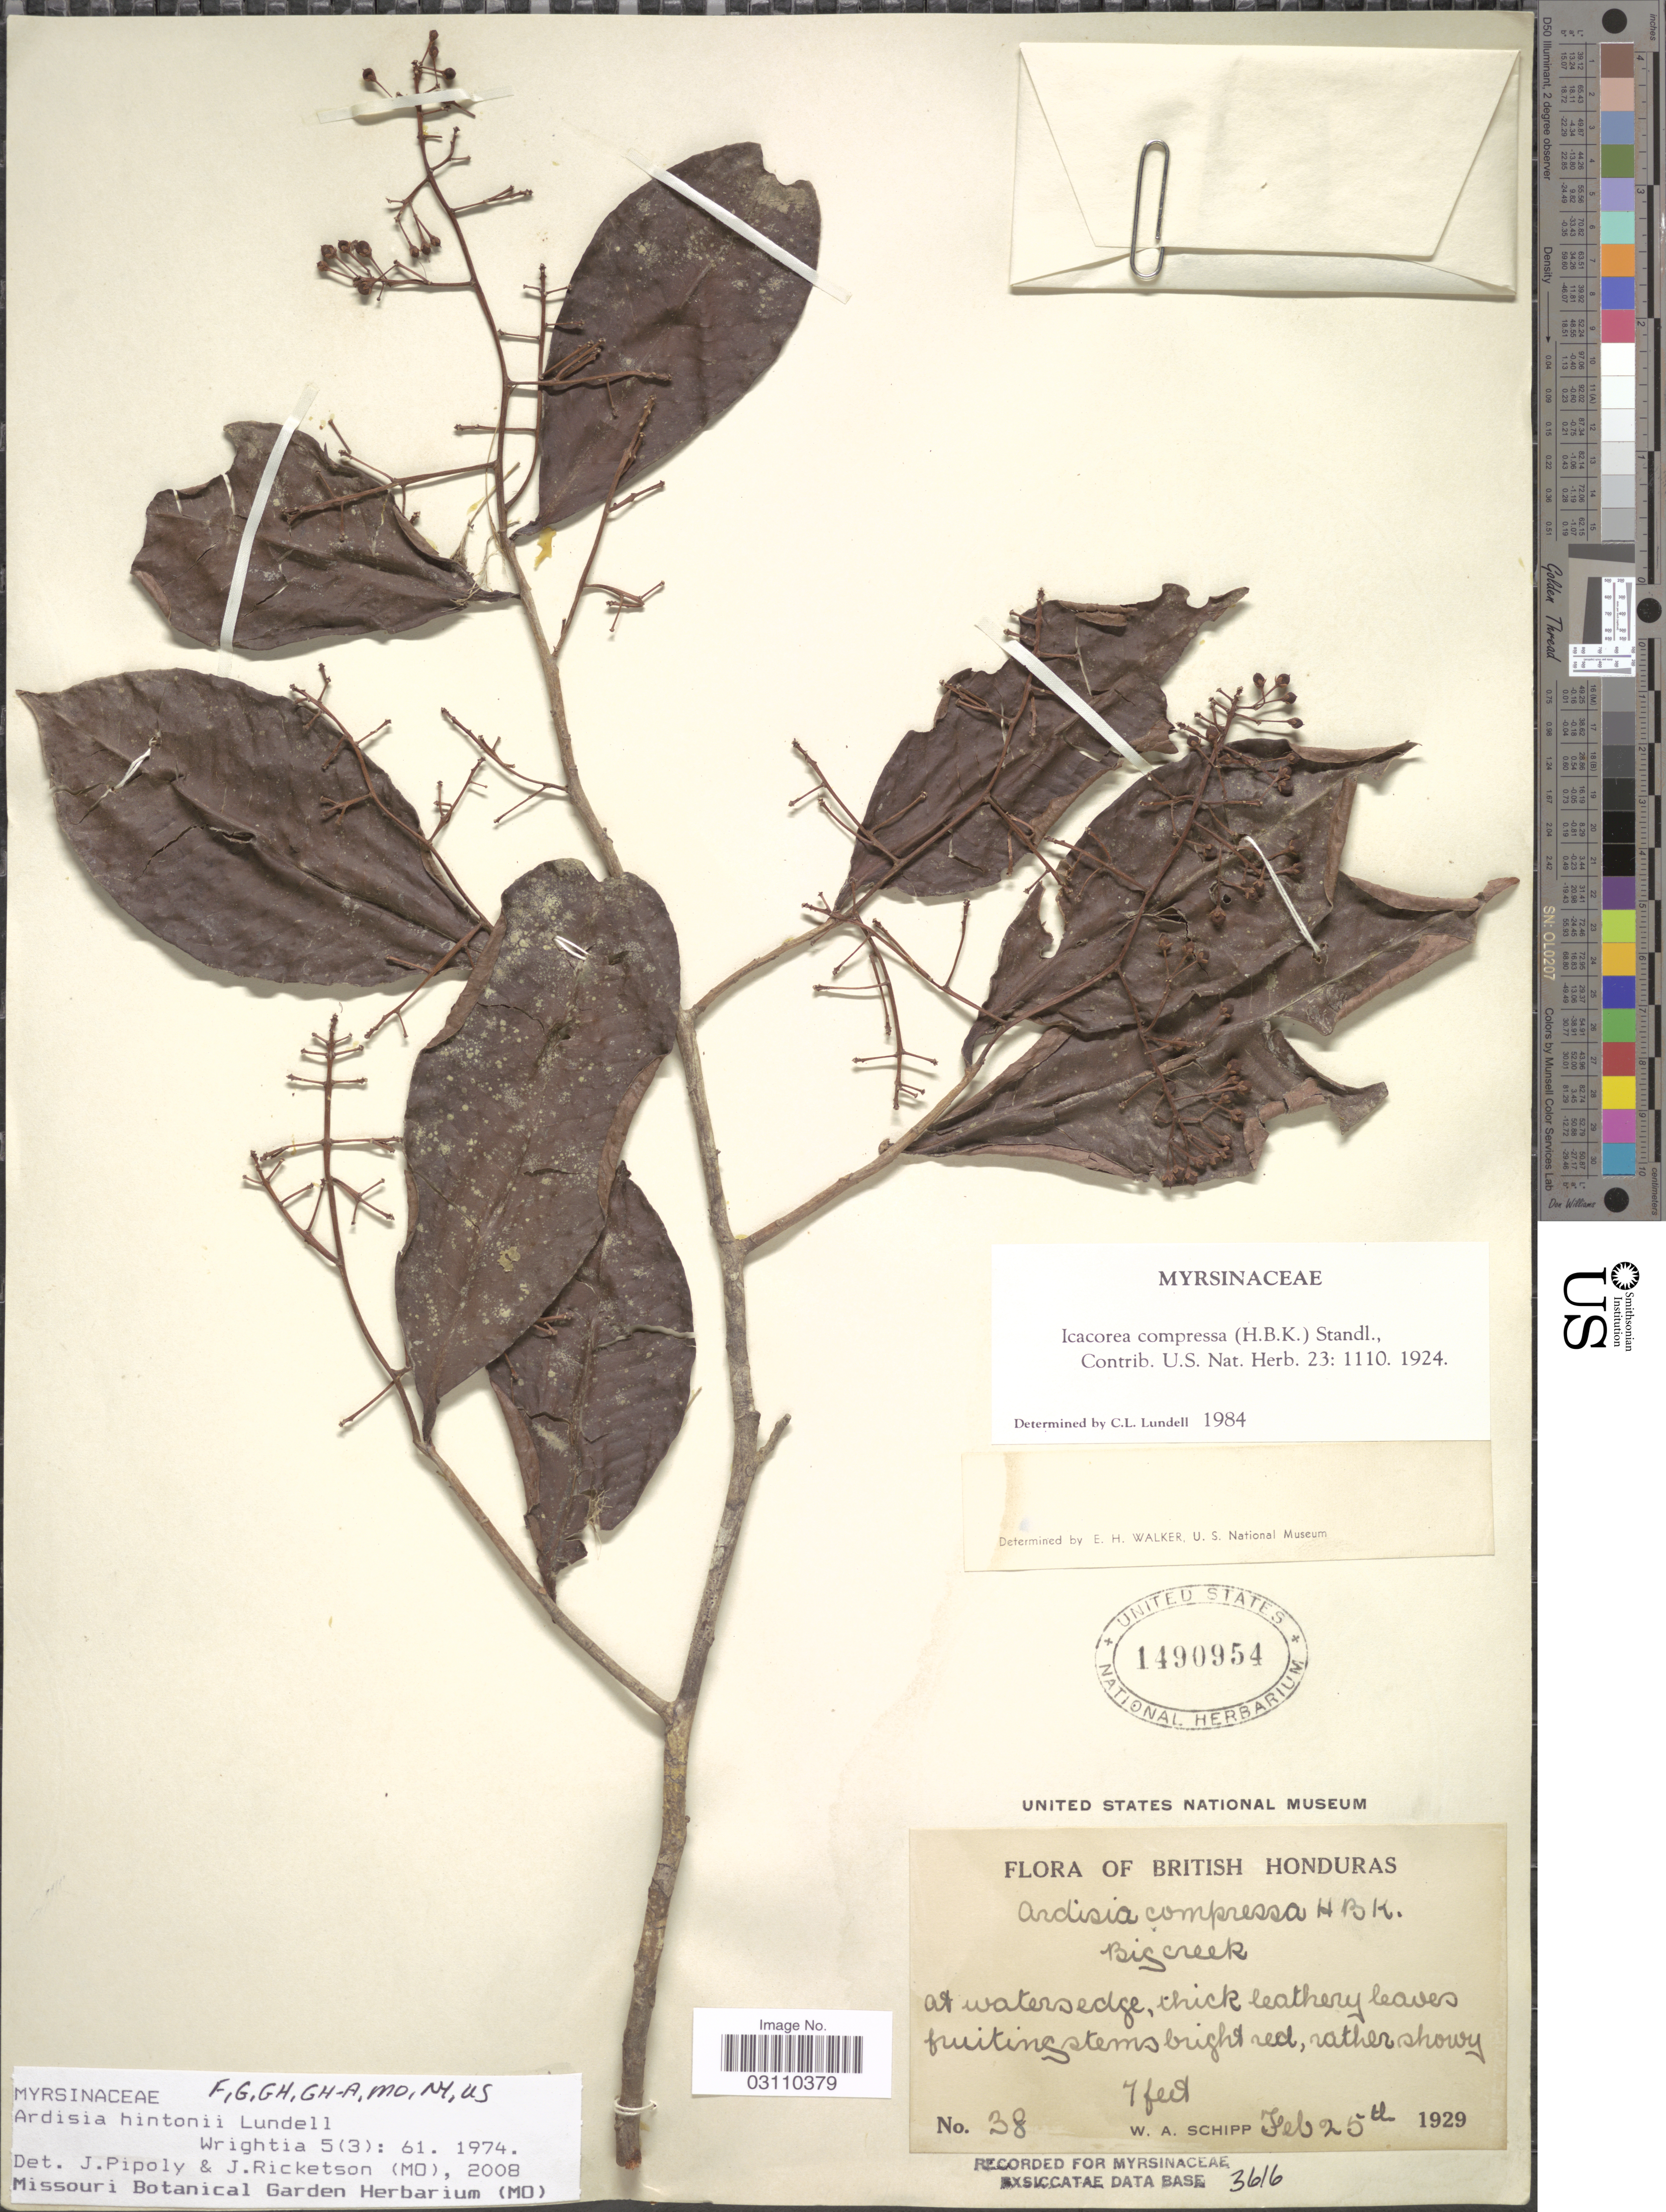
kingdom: Plantae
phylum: Tracheophyta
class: Magnoliopsida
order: Ericales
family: Primulaceae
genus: Ardisia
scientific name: Ardisia hintonii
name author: Lundell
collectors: W. Schipp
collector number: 38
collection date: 1929-02-25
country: Belize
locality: British Honduras, Big Creek.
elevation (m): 2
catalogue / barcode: US 1490954